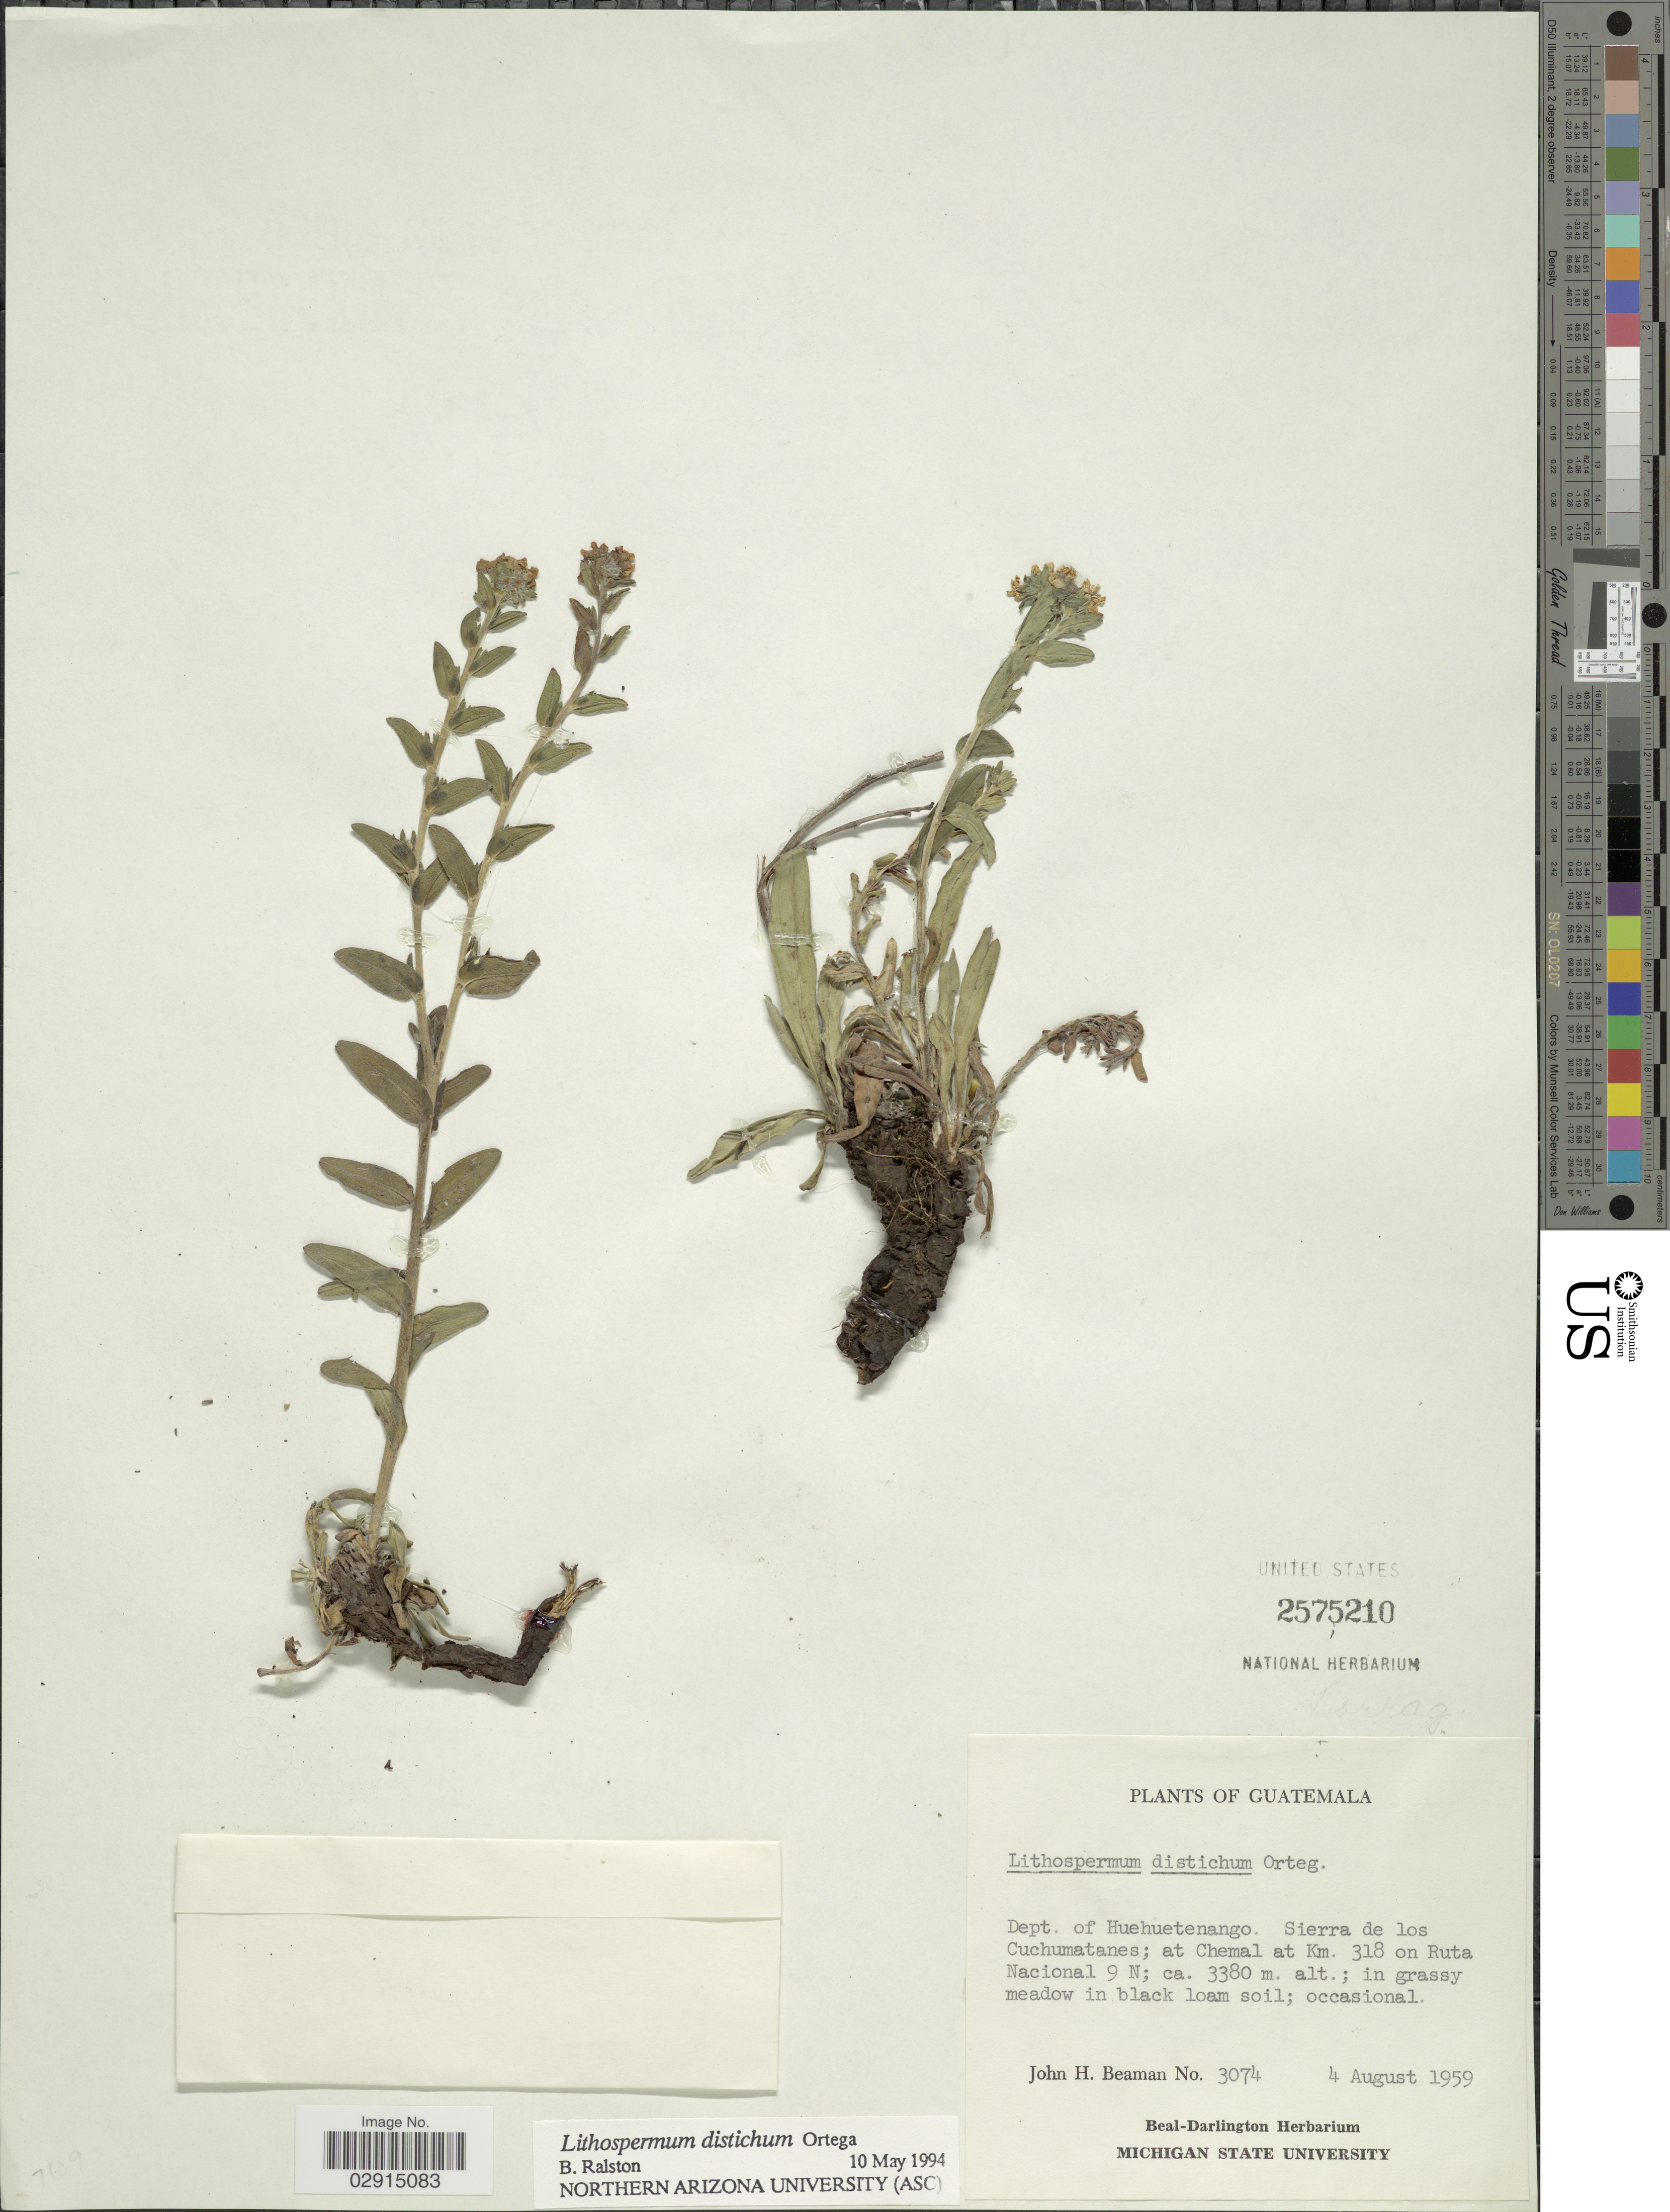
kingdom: Plantae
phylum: Tracheophyta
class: Magnoliopsida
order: Boraginales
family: Boraginaceae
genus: Lithospermum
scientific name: Lithospermum distichum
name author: Ortega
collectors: J. H. Beaman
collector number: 3074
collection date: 1959-08-04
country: Guatemala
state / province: Huehuetenango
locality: Dept. of Huehuetenango. Sierra de los Cuchumatanes; at Chemal at Km. 318 on Ruta Nacional 9 N.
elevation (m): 3380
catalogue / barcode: US 2575210